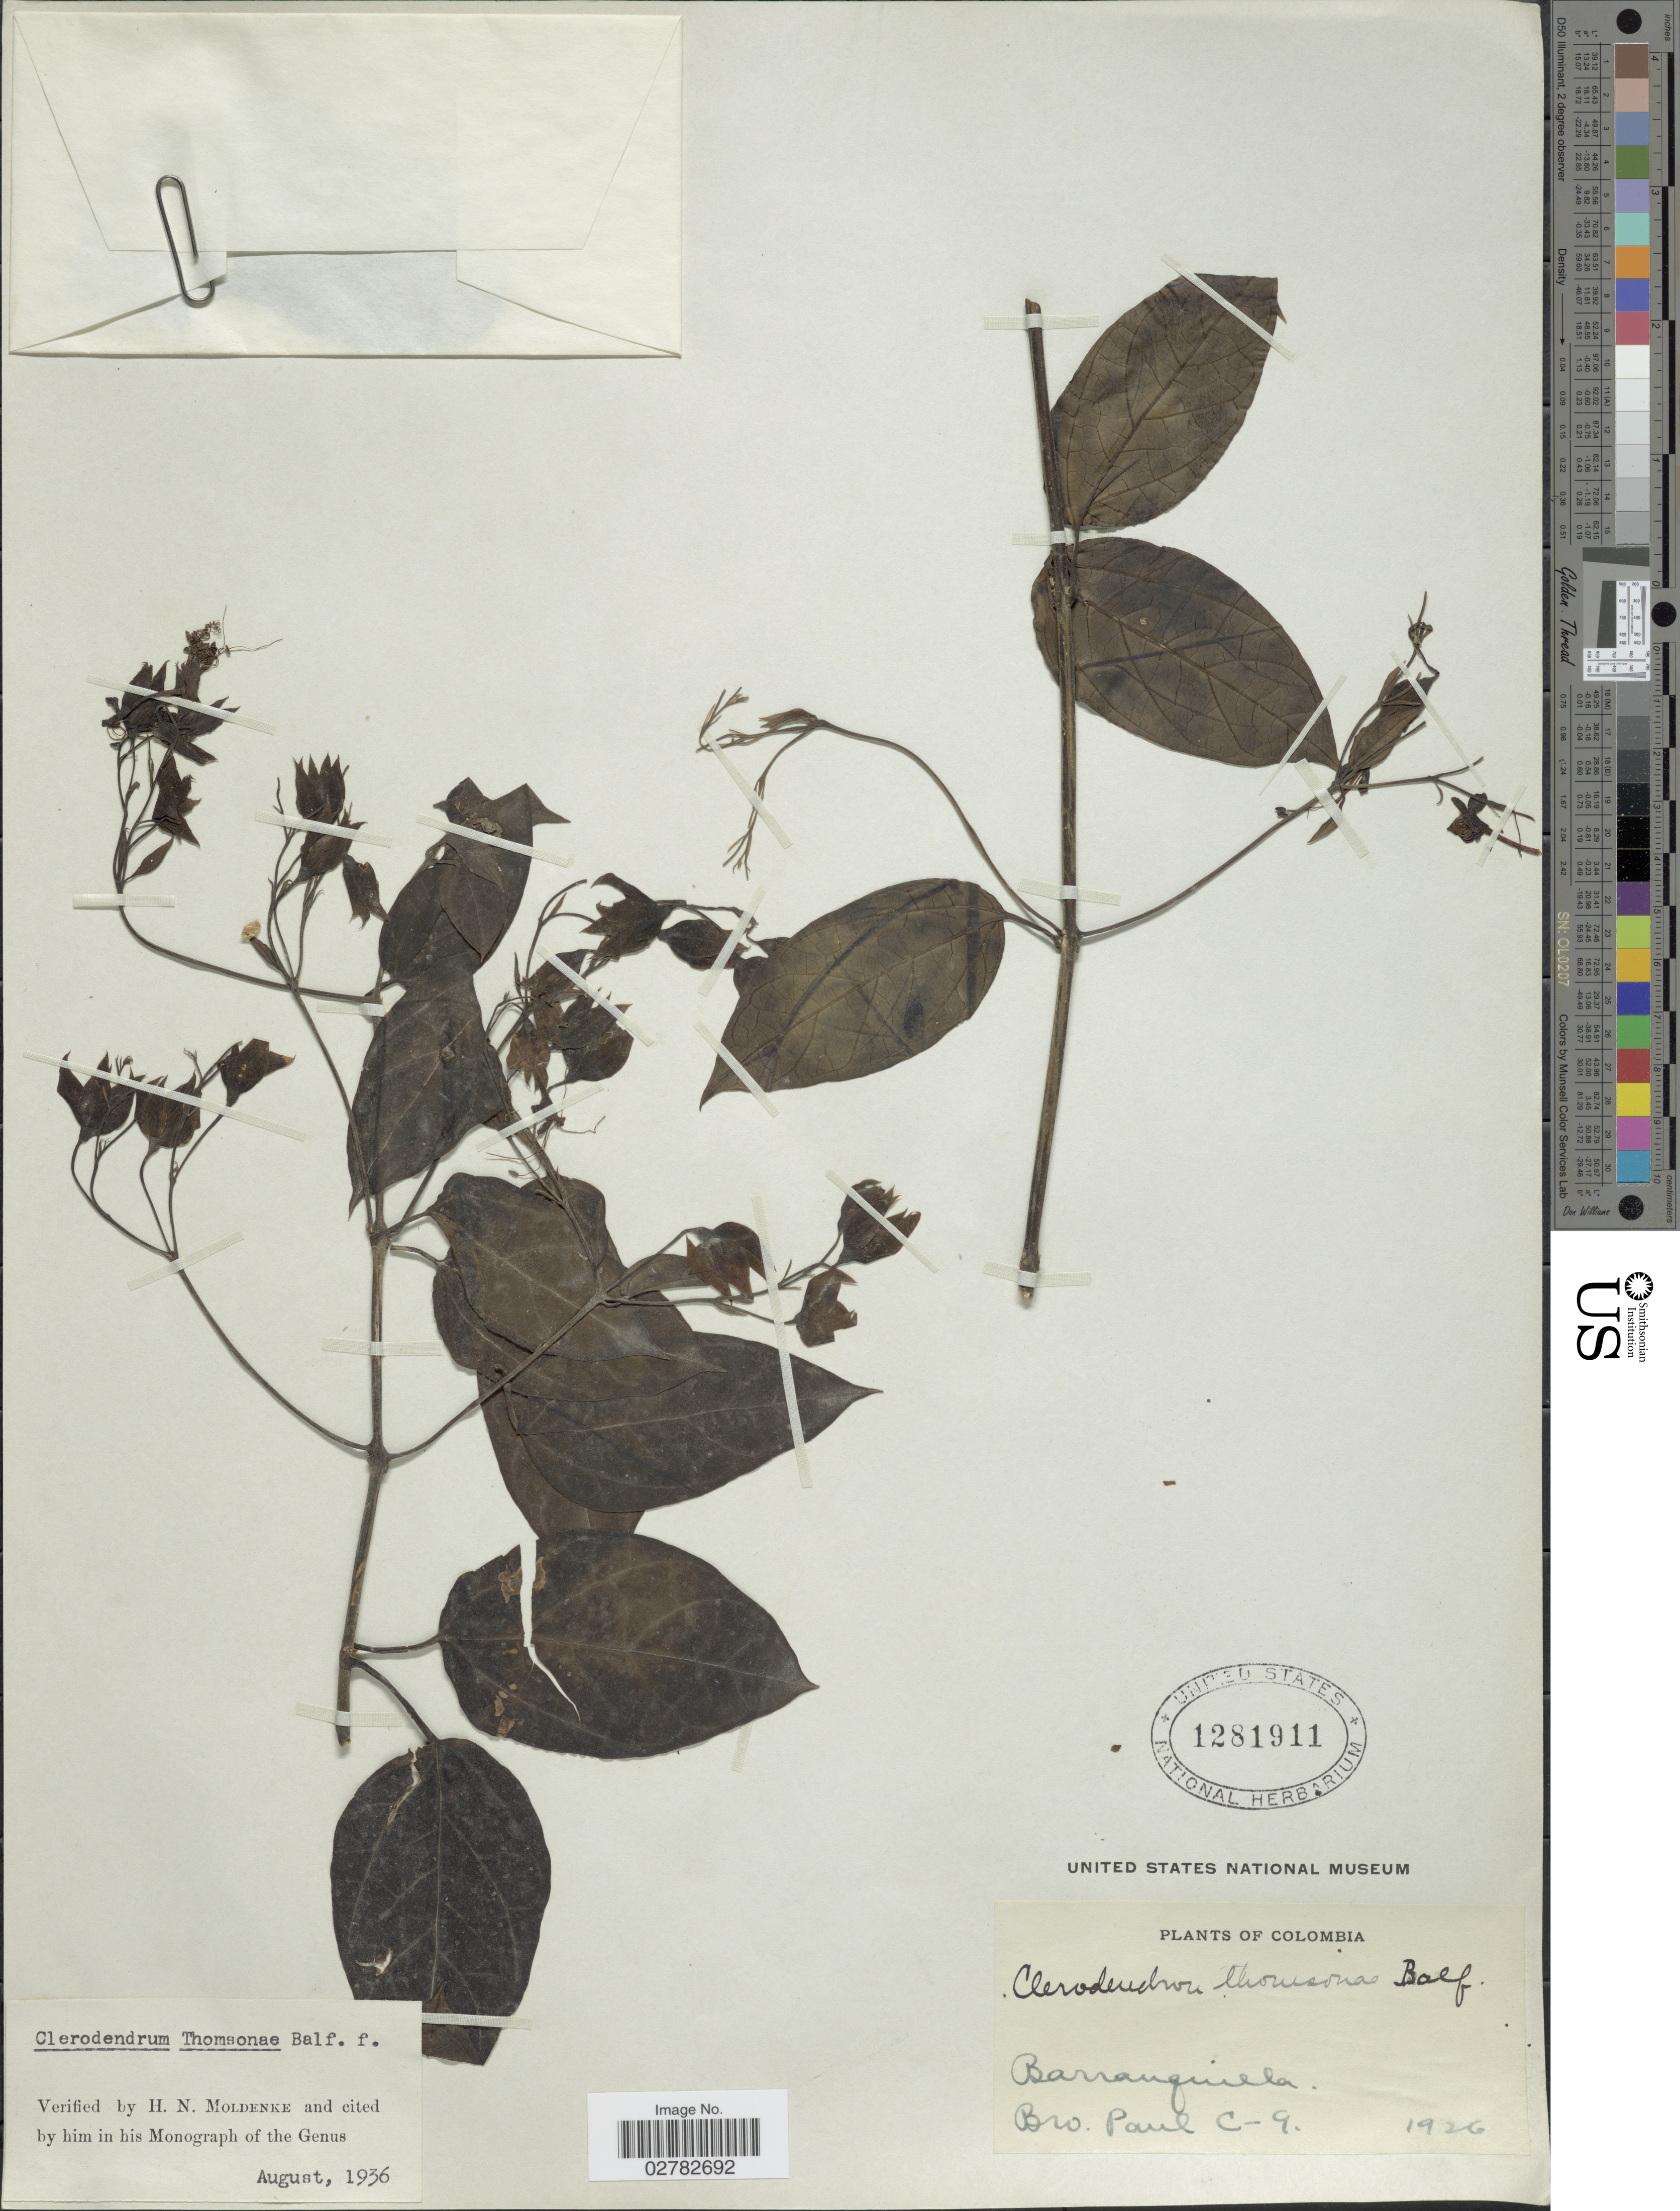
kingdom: Plantae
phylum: Tracheophyta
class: Magnoliopsida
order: Lamiales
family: Lamiaceae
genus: Clerodendrum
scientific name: Clerodendrum thomsoniae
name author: Balf.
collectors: B. Paul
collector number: C-9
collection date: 1926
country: Colombia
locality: Barranquilla.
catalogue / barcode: US 1281911